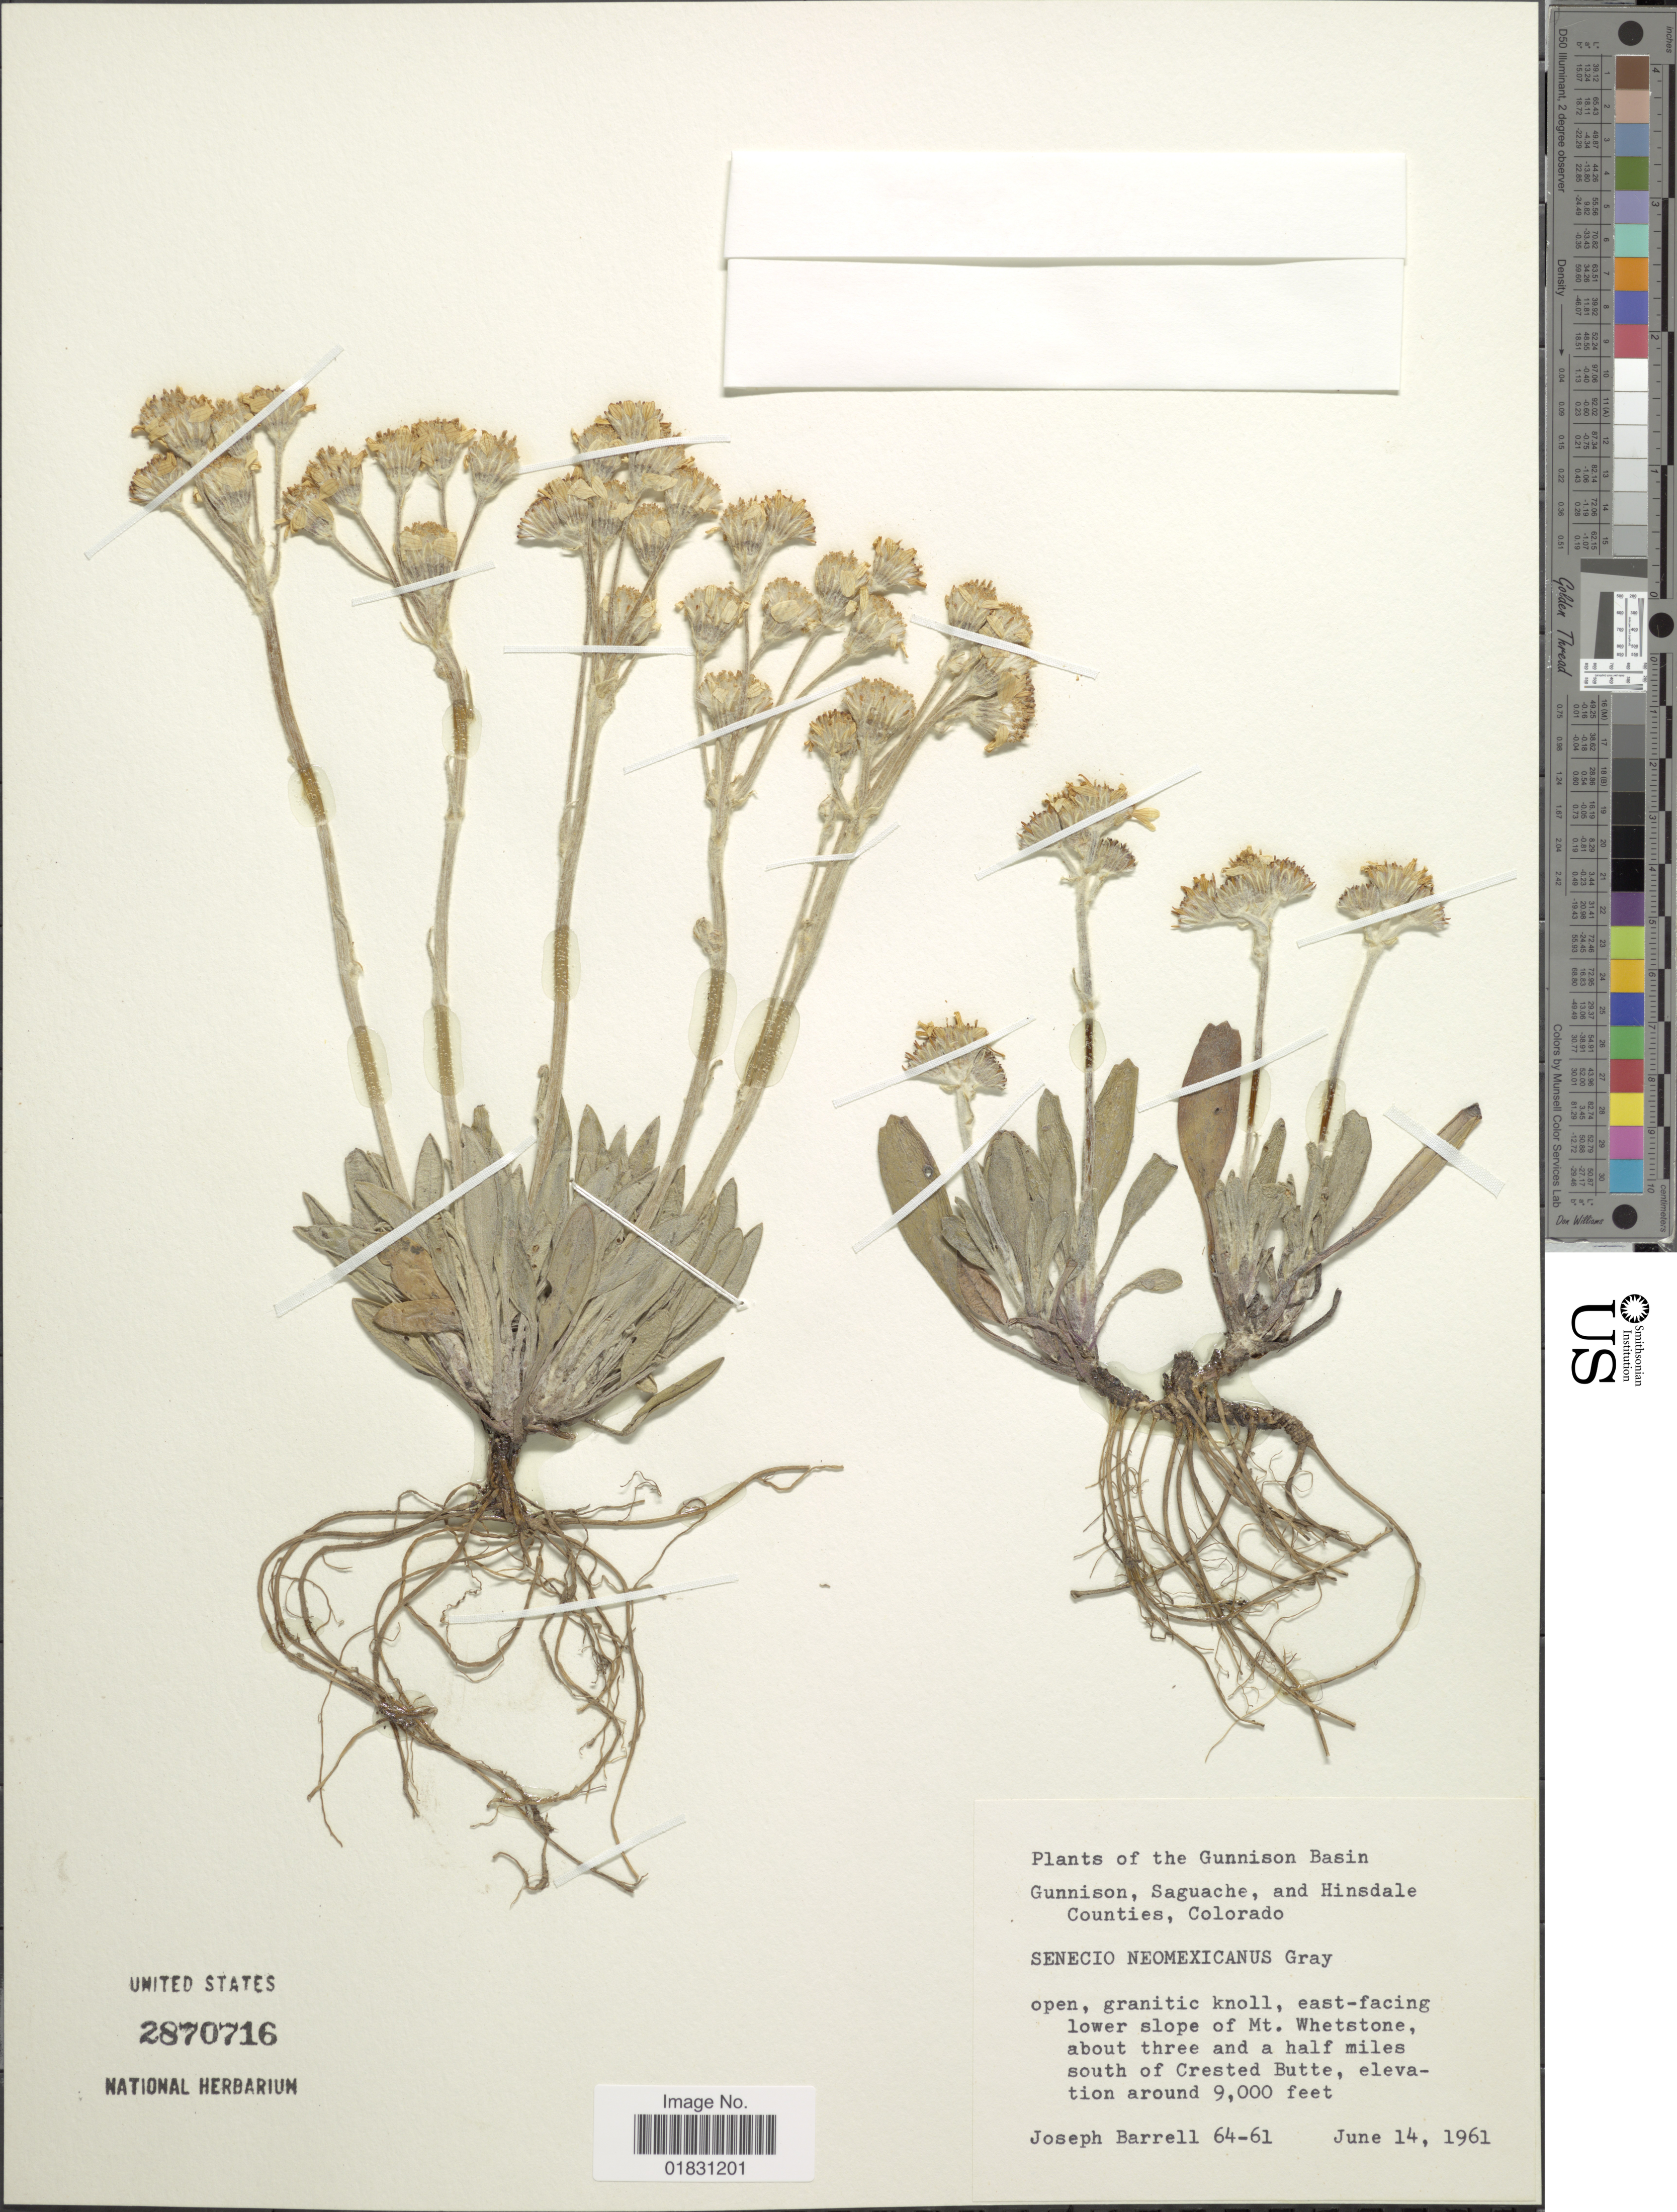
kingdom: Plantae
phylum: Tracheophyta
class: Magnoliopsida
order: Asterales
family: Asteraceae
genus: Packera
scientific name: Packera neomexicana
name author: (A. Gray) W.A. Weber & Á. Löve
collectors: J. Barrell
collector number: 64-61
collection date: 1961-06-14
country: United States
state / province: Colorado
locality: The Gunnison Basin Gunnison, Saguache, and Hinsdale Counties, open, granitic knoll, east-facing lower slope of Mt. Whetstone, about three and a half miles south of Crested Butte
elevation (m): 2743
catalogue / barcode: US 2870716